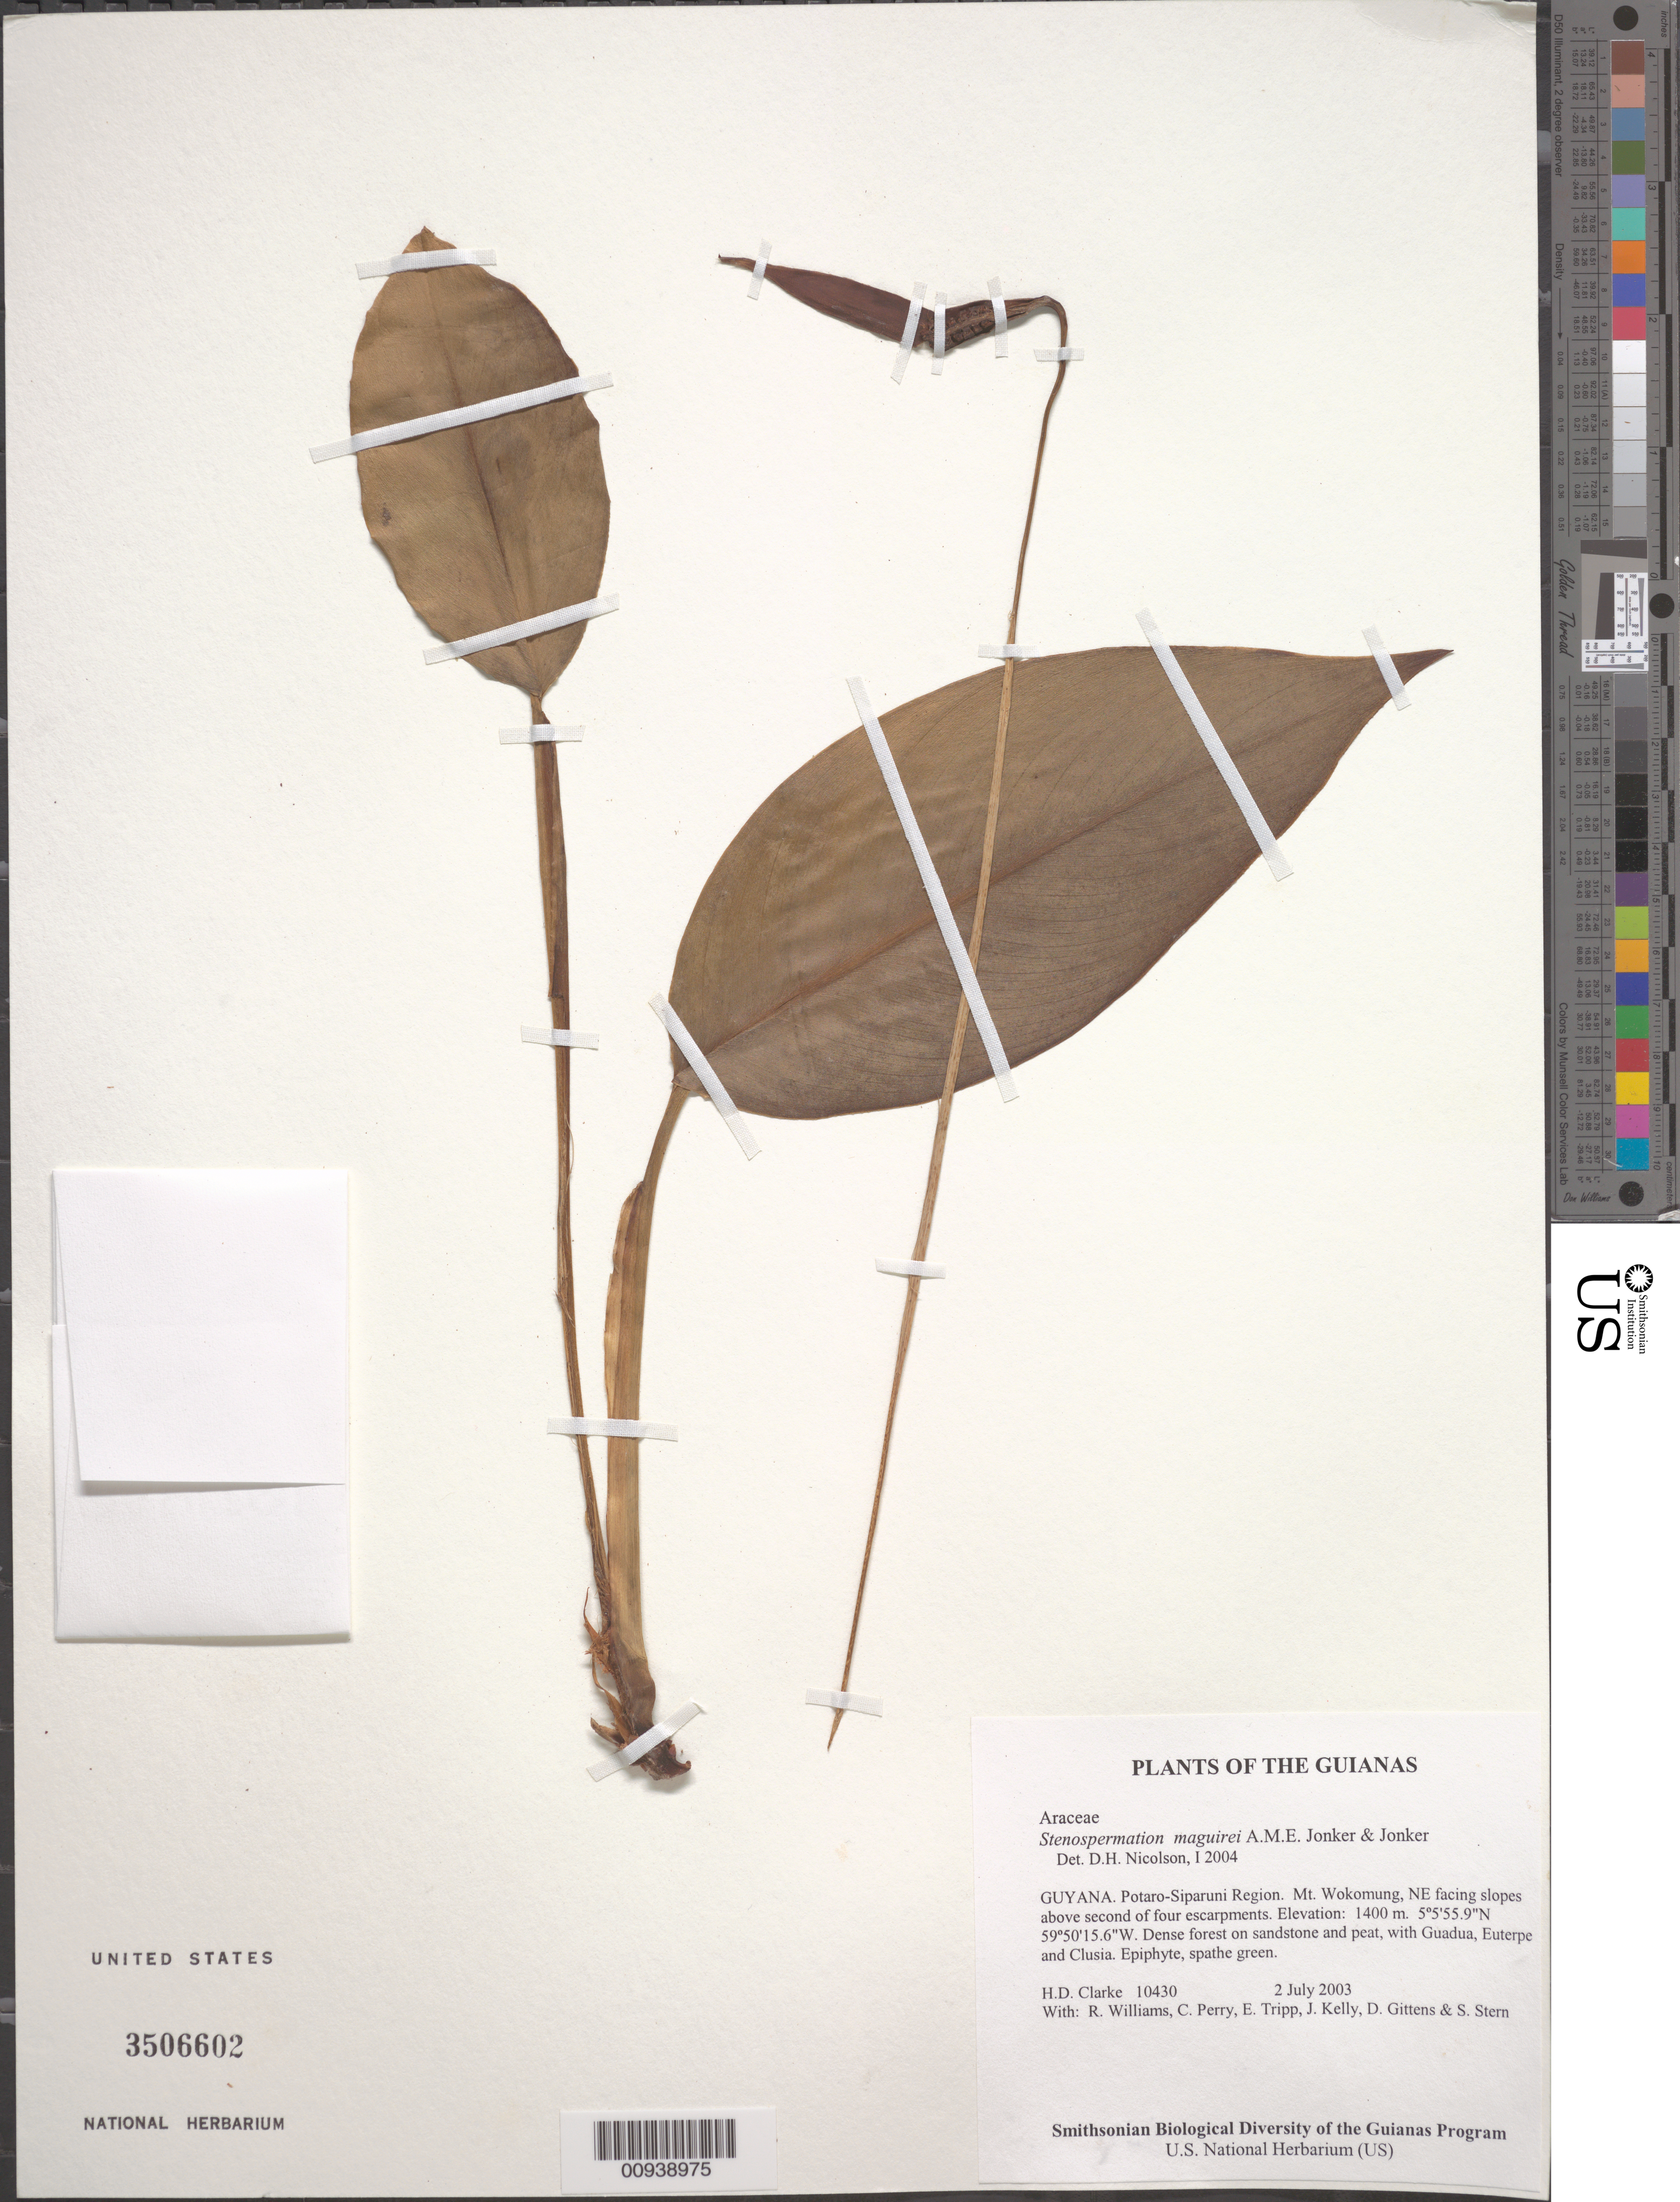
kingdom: Plantae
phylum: Tracheophyta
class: Liliopsida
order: Alismatales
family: Araceae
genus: Stenospermation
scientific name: Stenospermation maguirei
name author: A.M.E. Jonker & Jonker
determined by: Nicolson, Dan H.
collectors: H. D. Clarke, R. Williams, C. Perry, E. Tripp, J. Kelly, D. Gittens & S. R. Stern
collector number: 10430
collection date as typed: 2 July 2003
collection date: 2003-07-02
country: Guyana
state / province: Potaro-Siparuni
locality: Mt. Wokomung, NE facing slopes above second of four escarpments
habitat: Dense forest on sandstone and peat, with Guadua, Euterpe and Clusia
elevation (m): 1400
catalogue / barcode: US 3506602